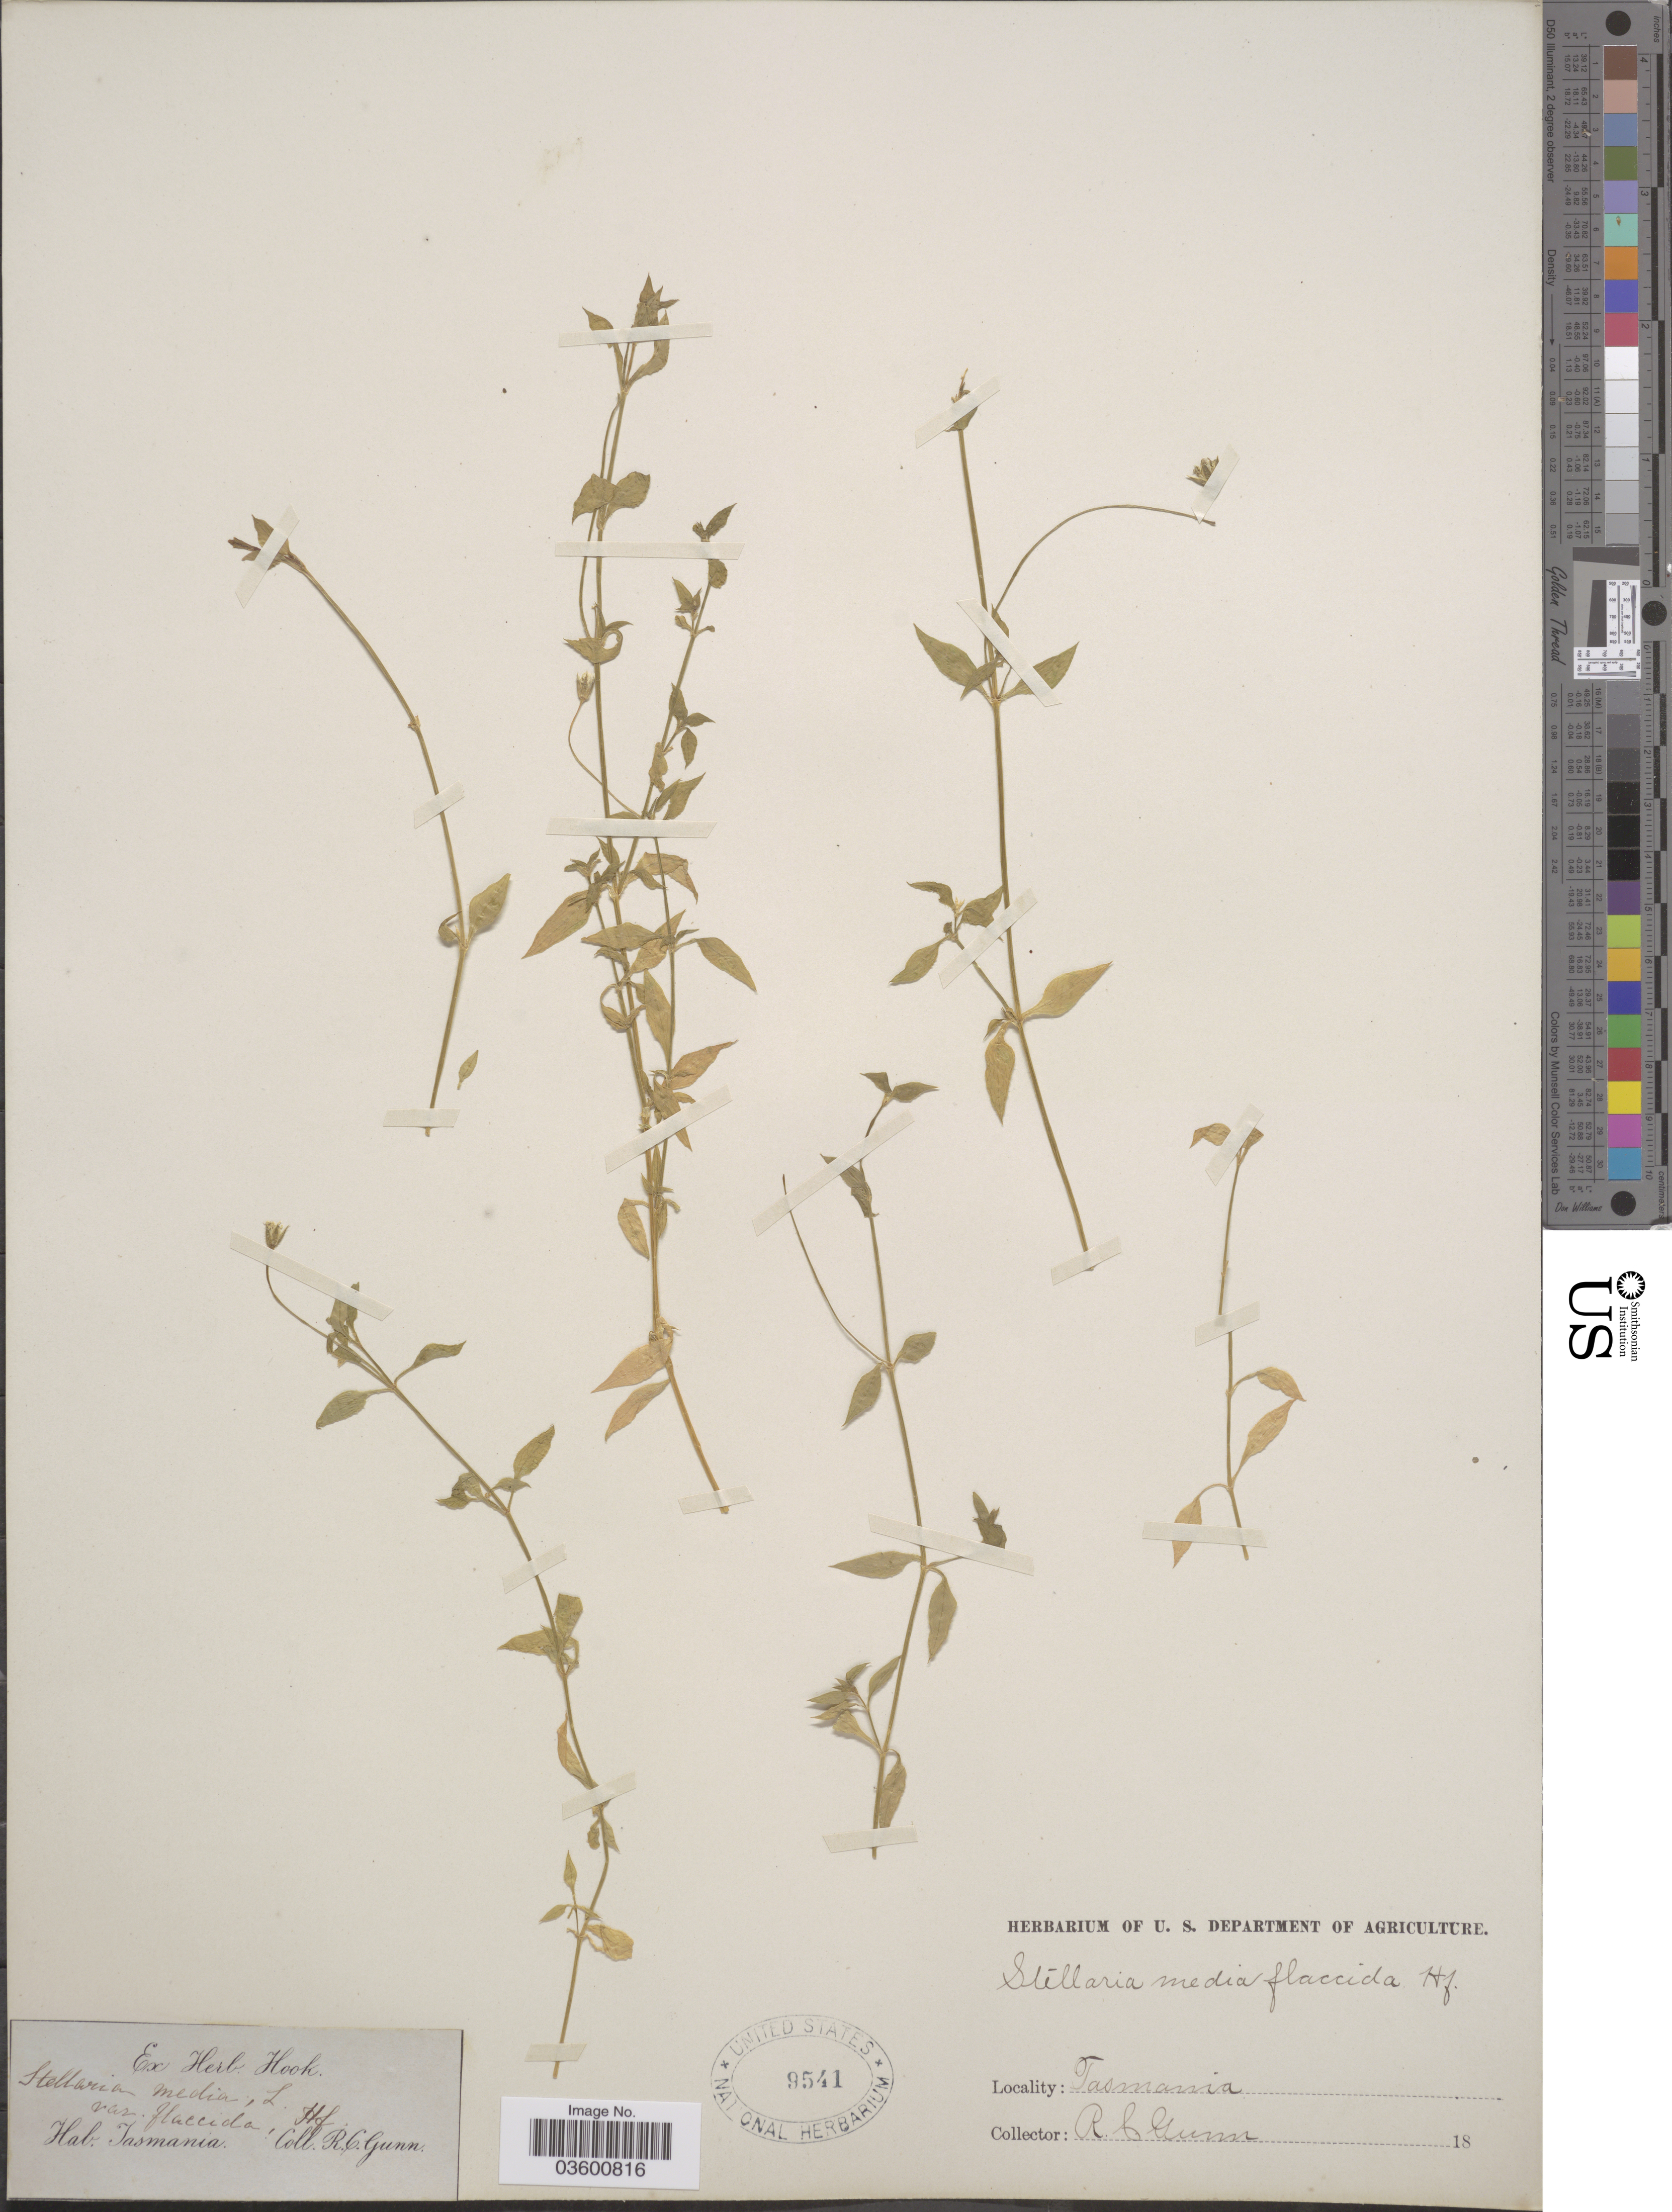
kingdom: Plantae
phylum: Tracheophyta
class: Magnoliopsida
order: Caryophyllales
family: Caryophyllaceae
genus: Stellaria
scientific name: Stellaria media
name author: (L.) Vill.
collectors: R. Gunn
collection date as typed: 18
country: Australia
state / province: Tasmania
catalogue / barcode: US 9541